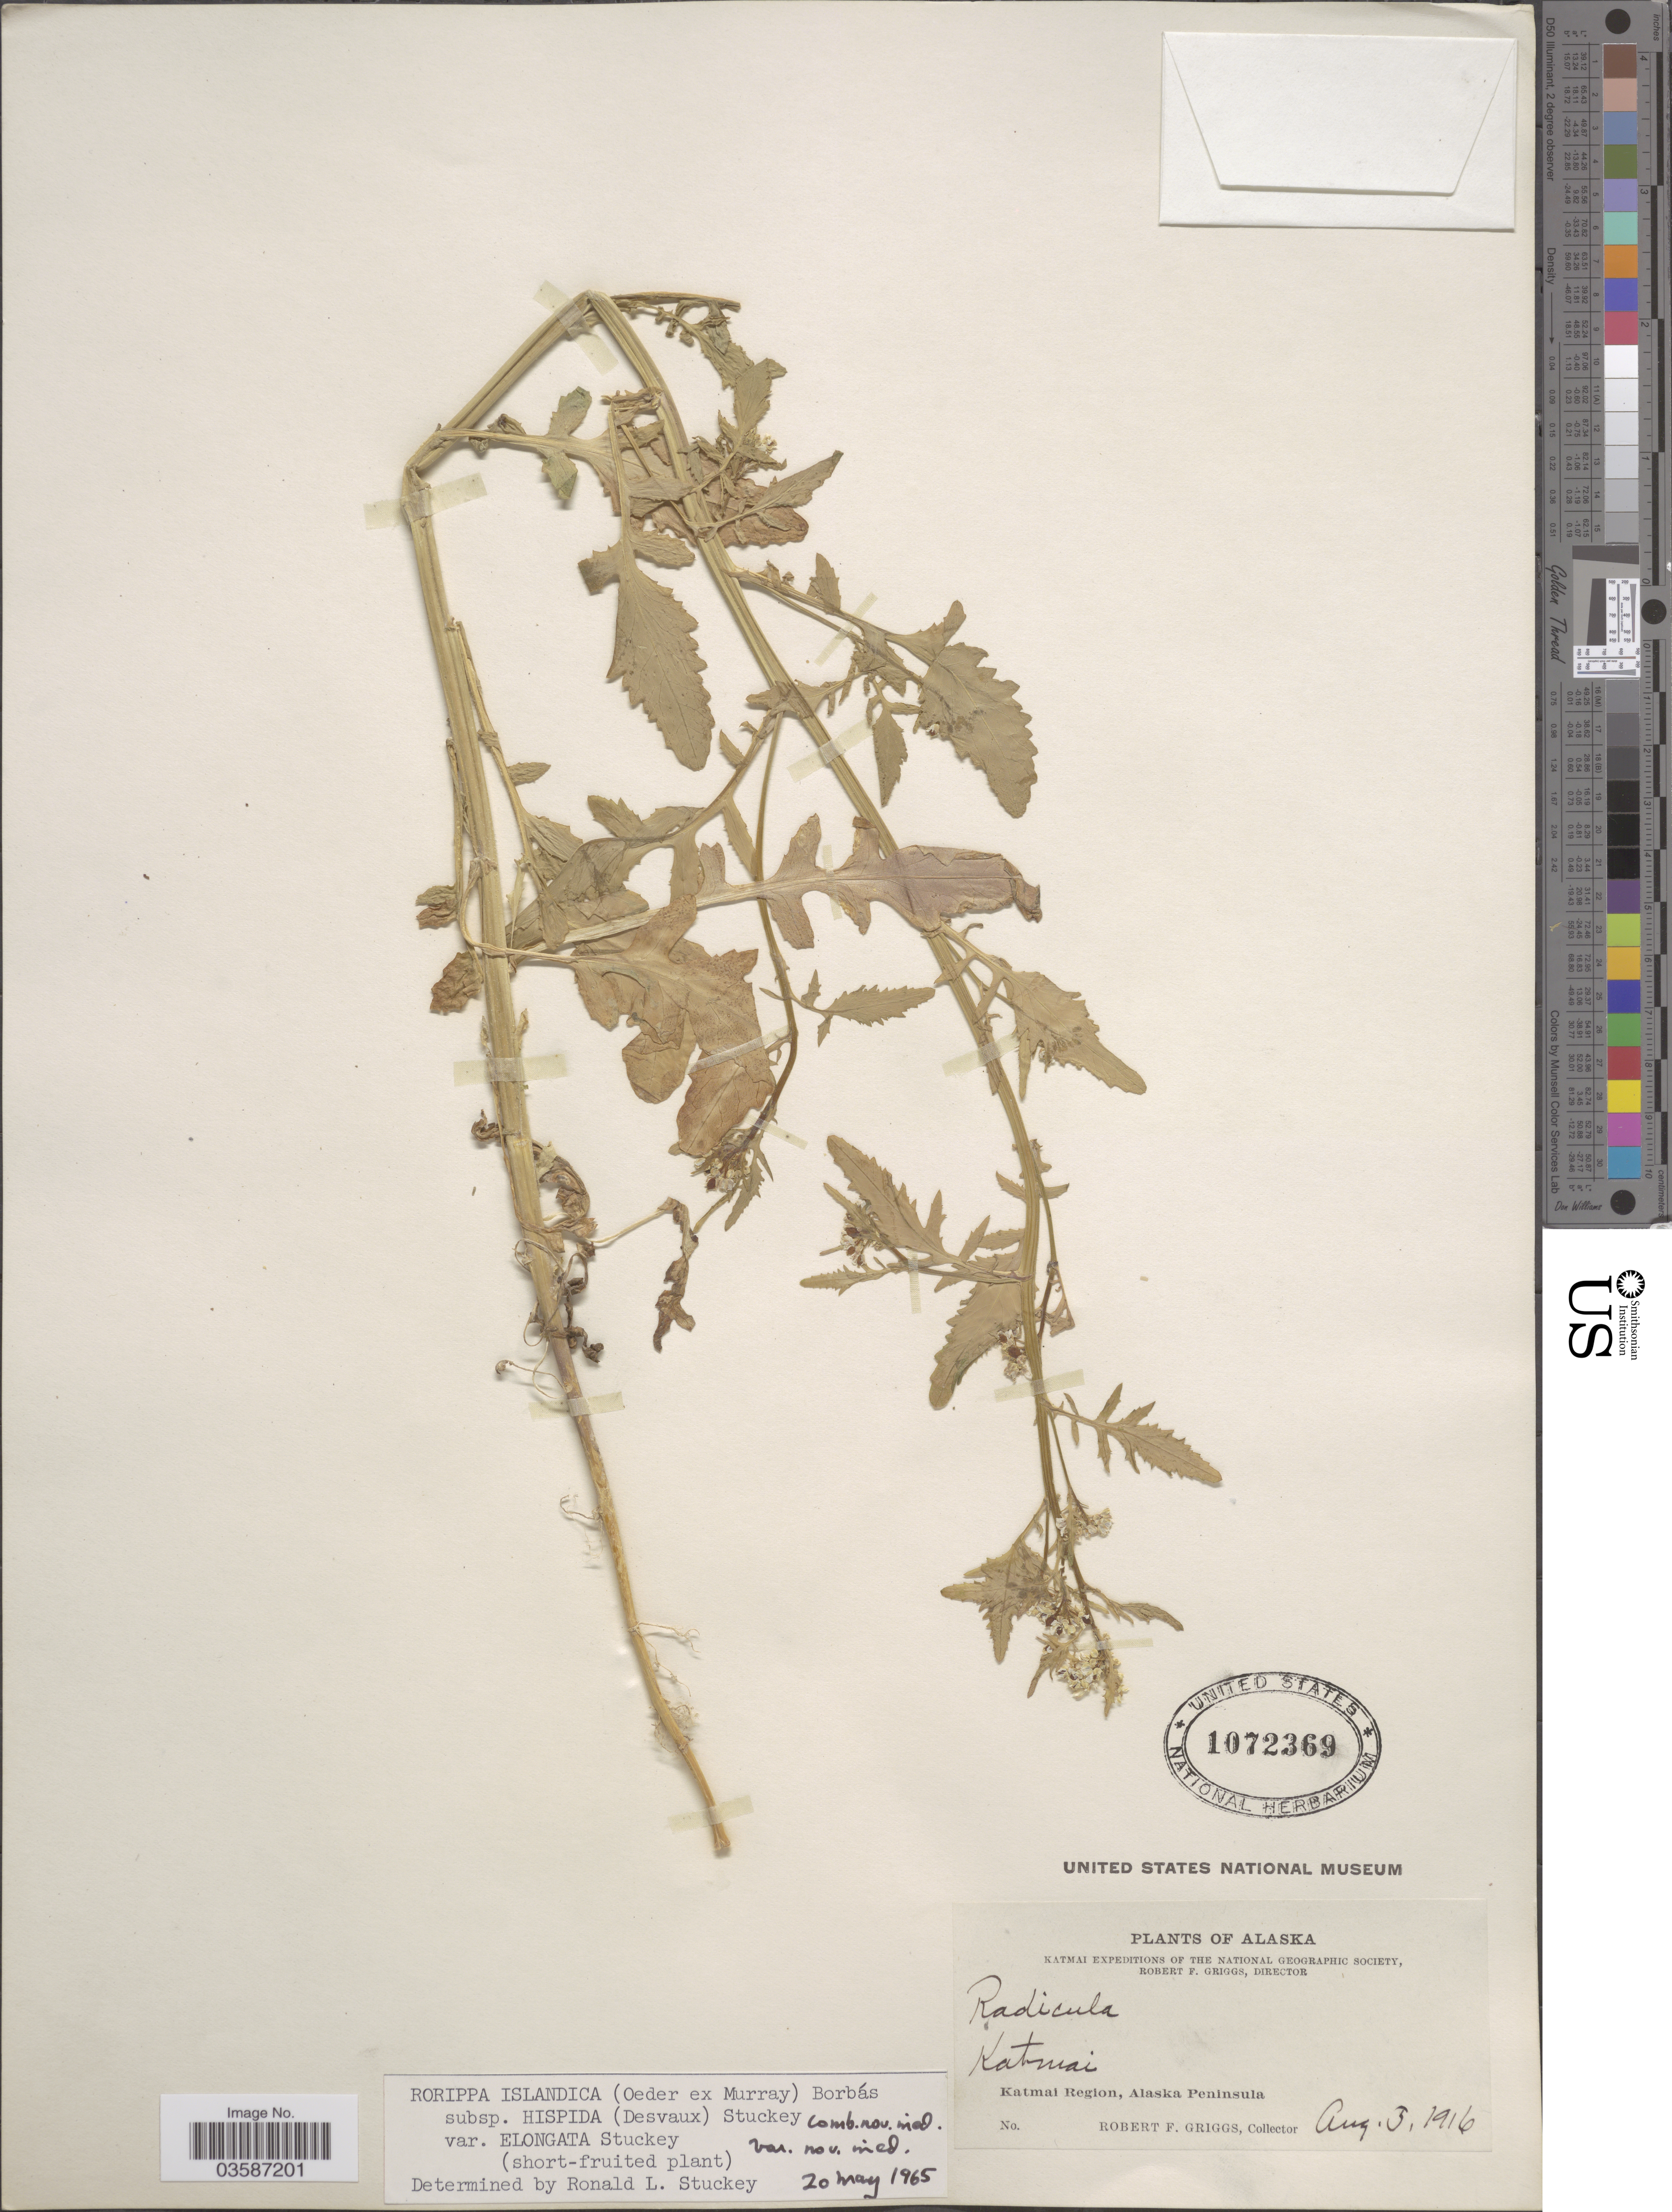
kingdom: Plantae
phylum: Tracheophyta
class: Magnoliopsida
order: Brassicales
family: Brassicaceae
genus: Rorippa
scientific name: Rorippa islandica var. elongata Stuckey var. nov. ined.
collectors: R. F. Griggs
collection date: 1916-08-05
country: United States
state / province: Alaska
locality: Katmai, Katmai Region, Alaska Peninsula.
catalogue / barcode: US 1072369